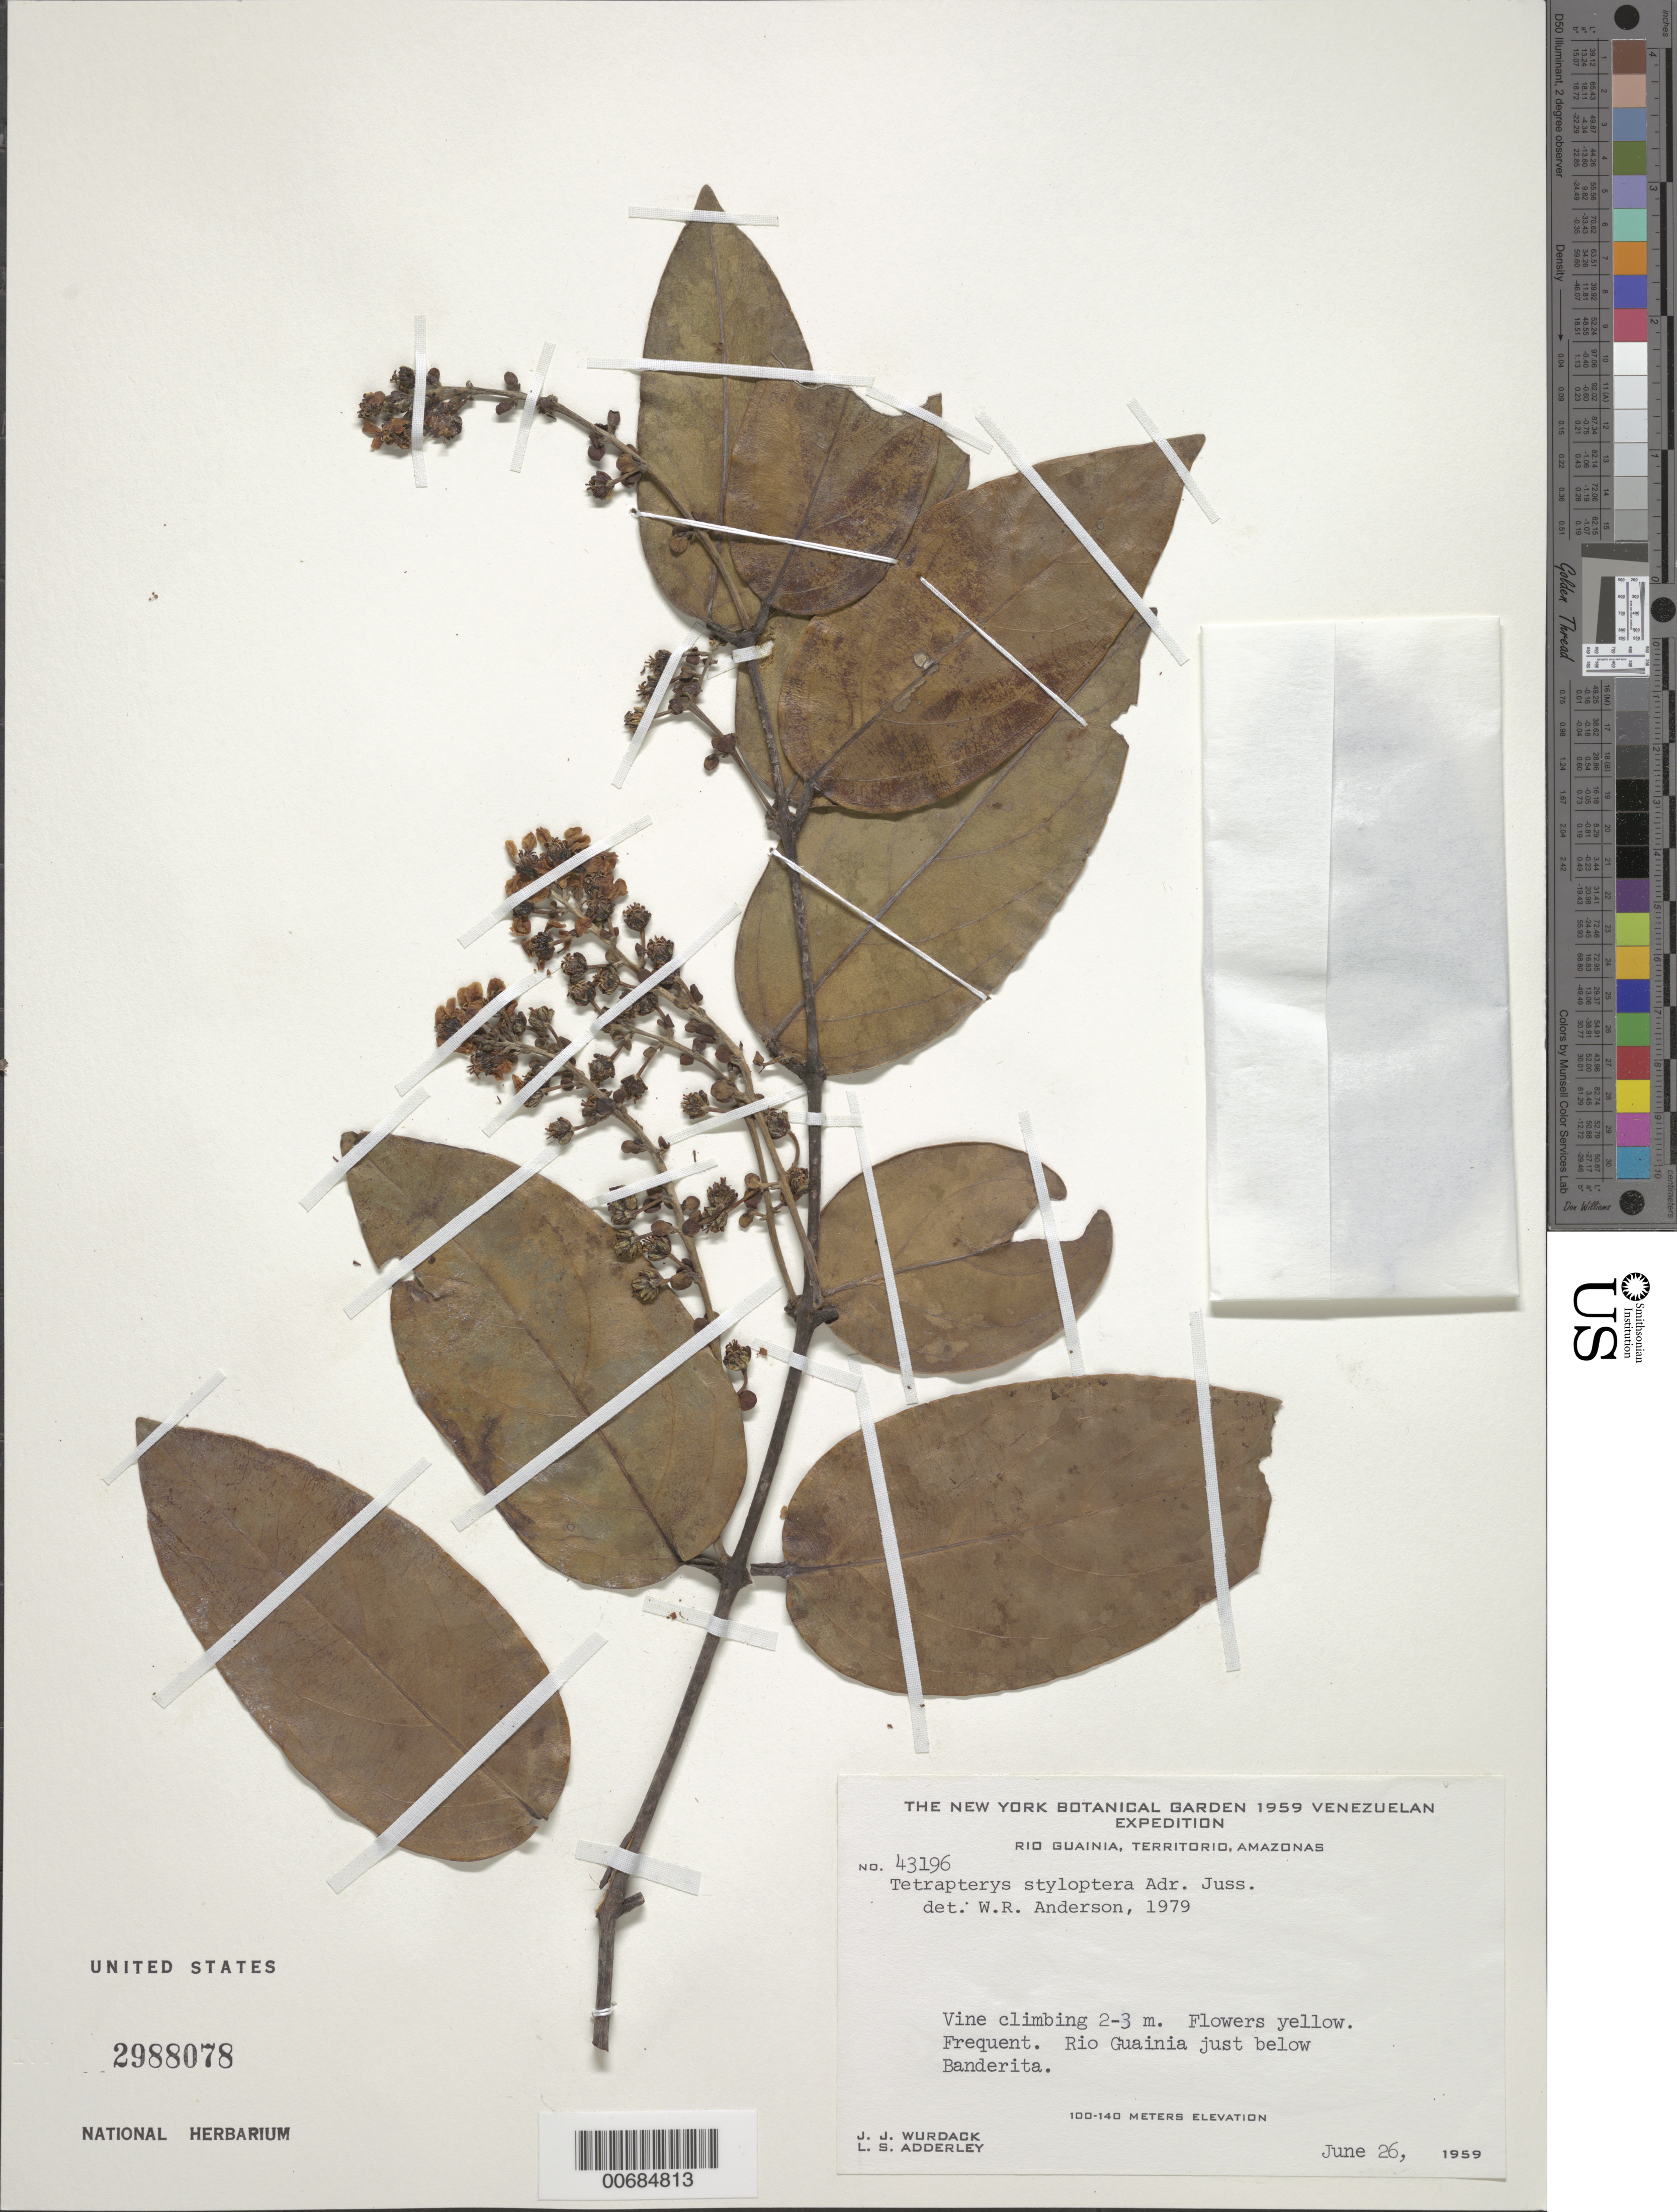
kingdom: Plantae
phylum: Tracheophyta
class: Magnoliopsida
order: Malpighiales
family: Malpighiaceae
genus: Glicophyllum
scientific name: Glicophyllum stylopterum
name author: (A. Juss.) R.F. Almeida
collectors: J. J. Wurdack & L. S. Adderley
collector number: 43196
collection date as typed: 26-Jun-59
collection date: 1959-06-26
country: Venezuela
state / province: Amazonas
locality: Río Guainia, below Banderita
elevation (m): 100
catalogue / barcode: US 2988078